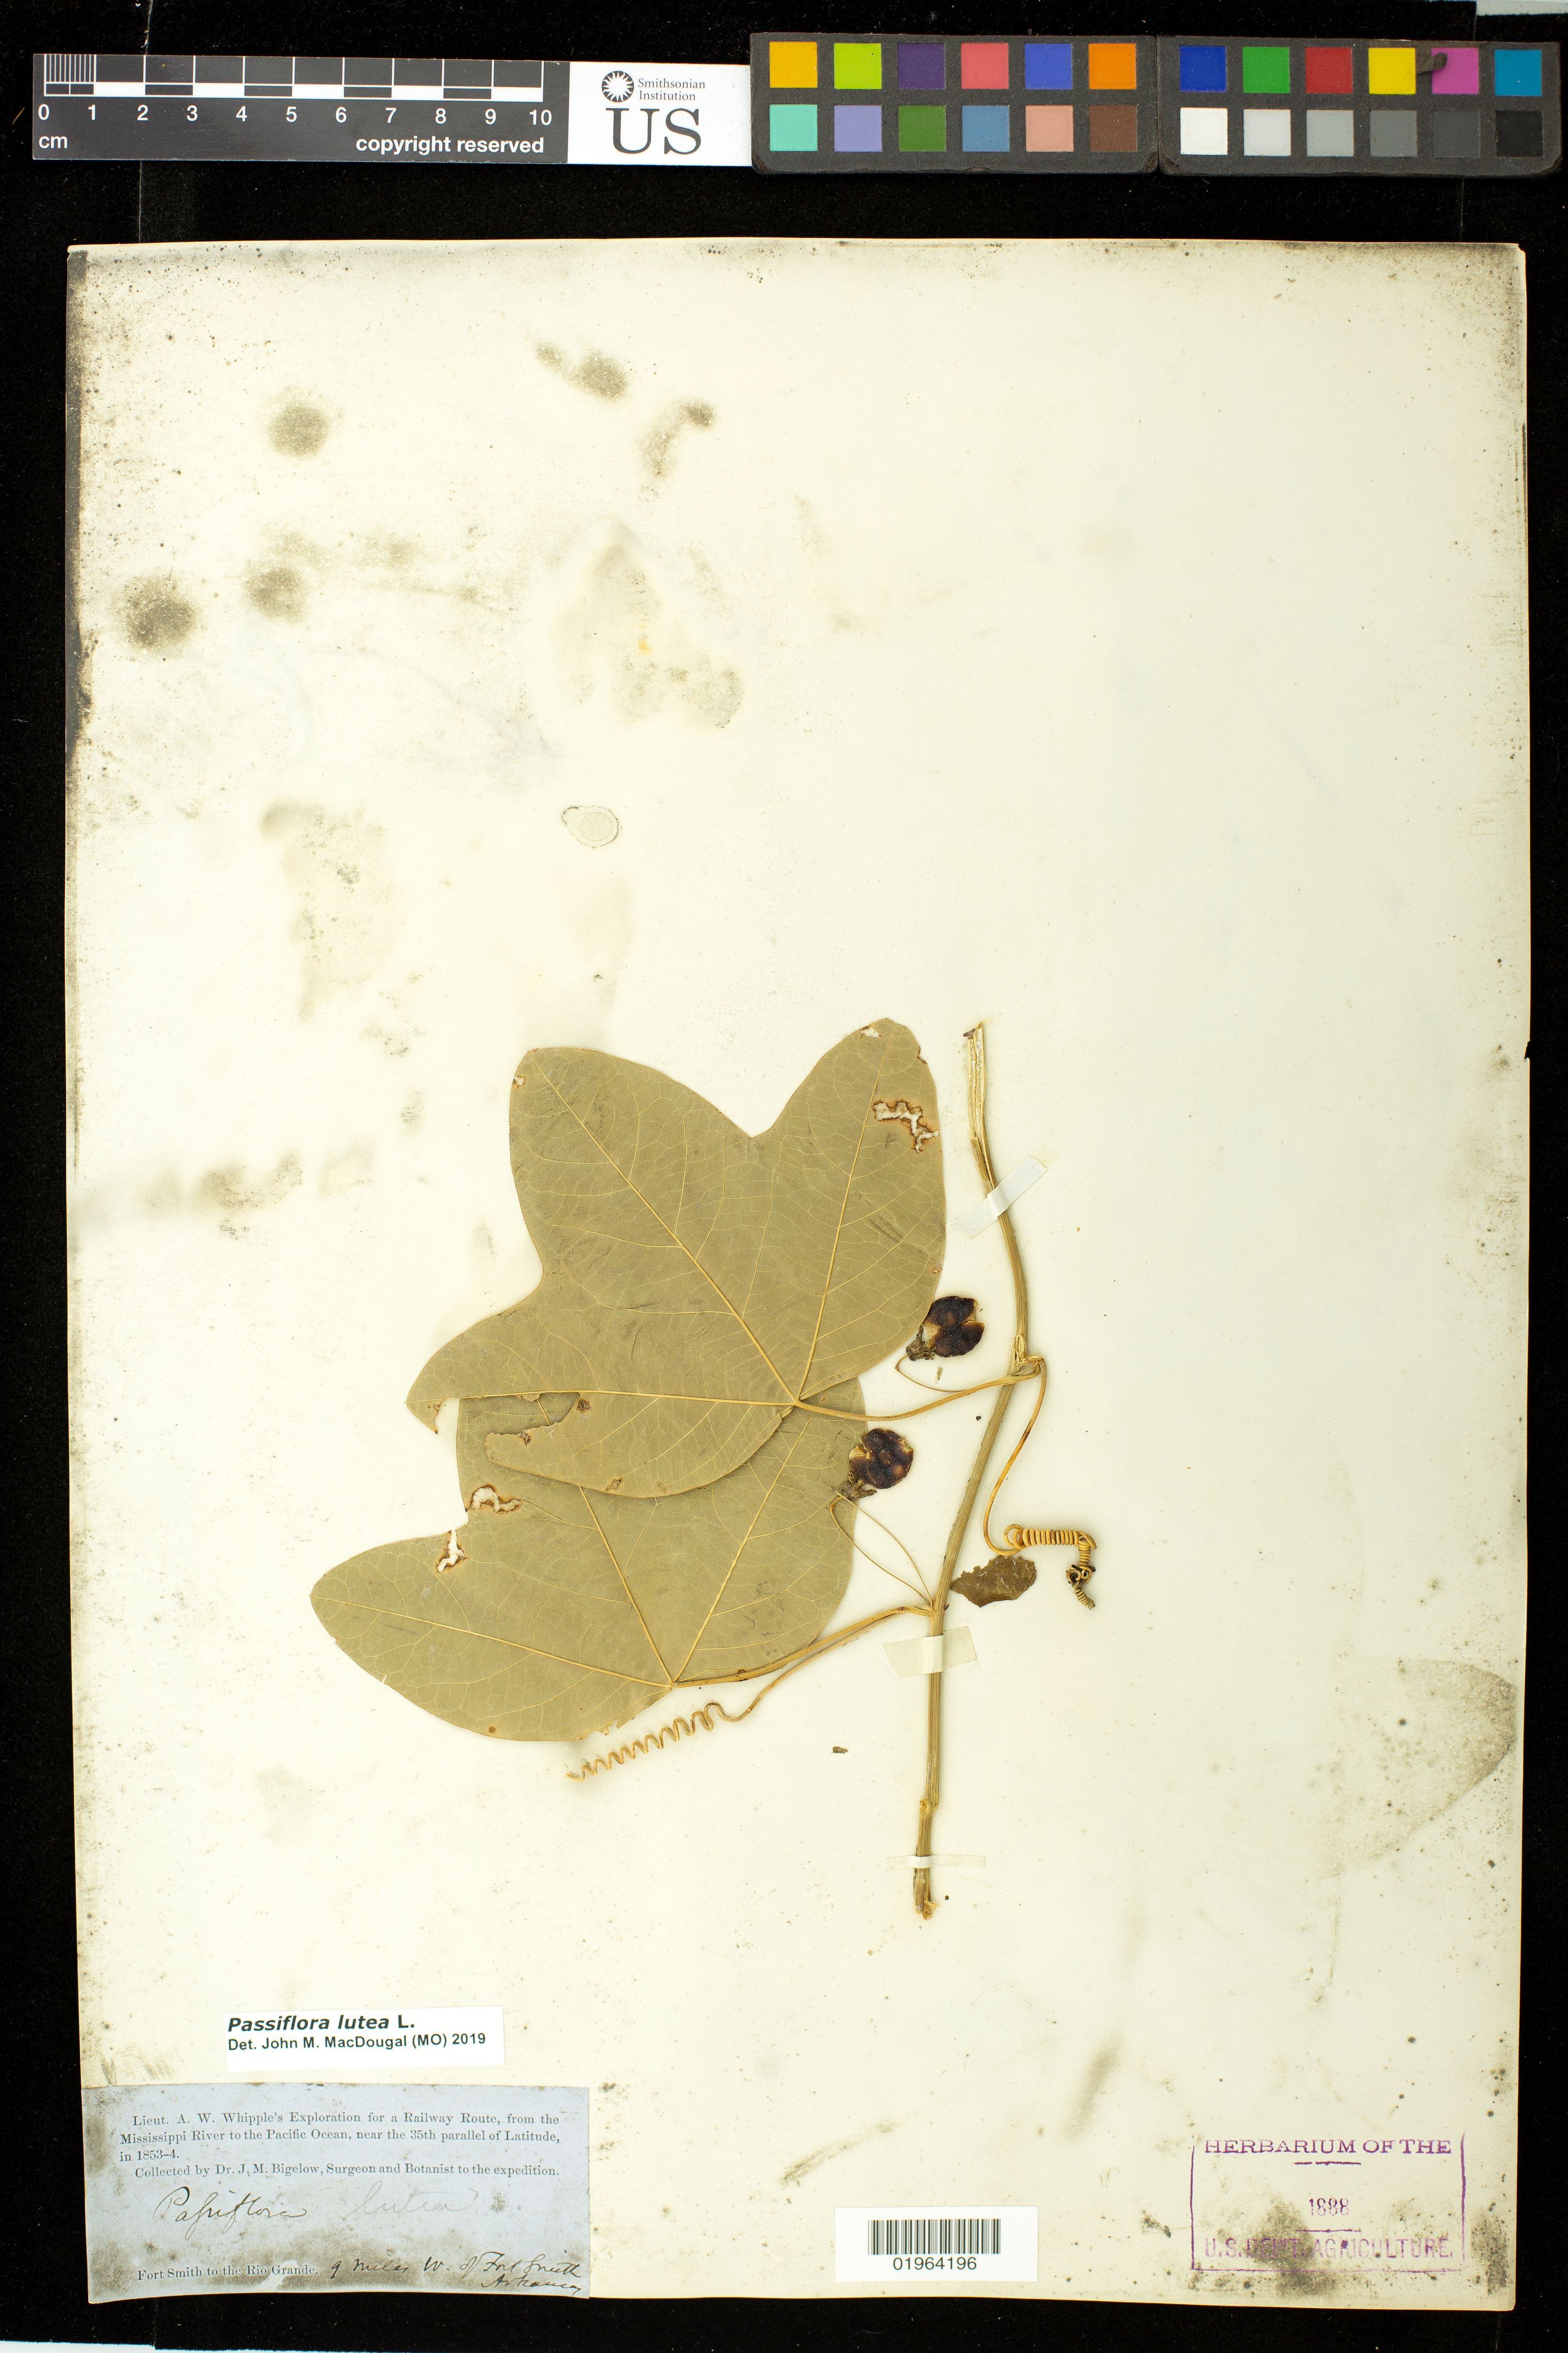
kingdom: Plantae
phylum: Tracheophyta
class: Magnoliopsida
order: Malpighiales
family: Passifloraceae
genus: Passiflora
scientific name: Passiflora lutea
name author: L.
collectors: J. M. Bigelow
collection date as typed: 1853 - 1854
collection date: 1853/1854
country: United States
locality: From Fort Smith to Rio Grande.